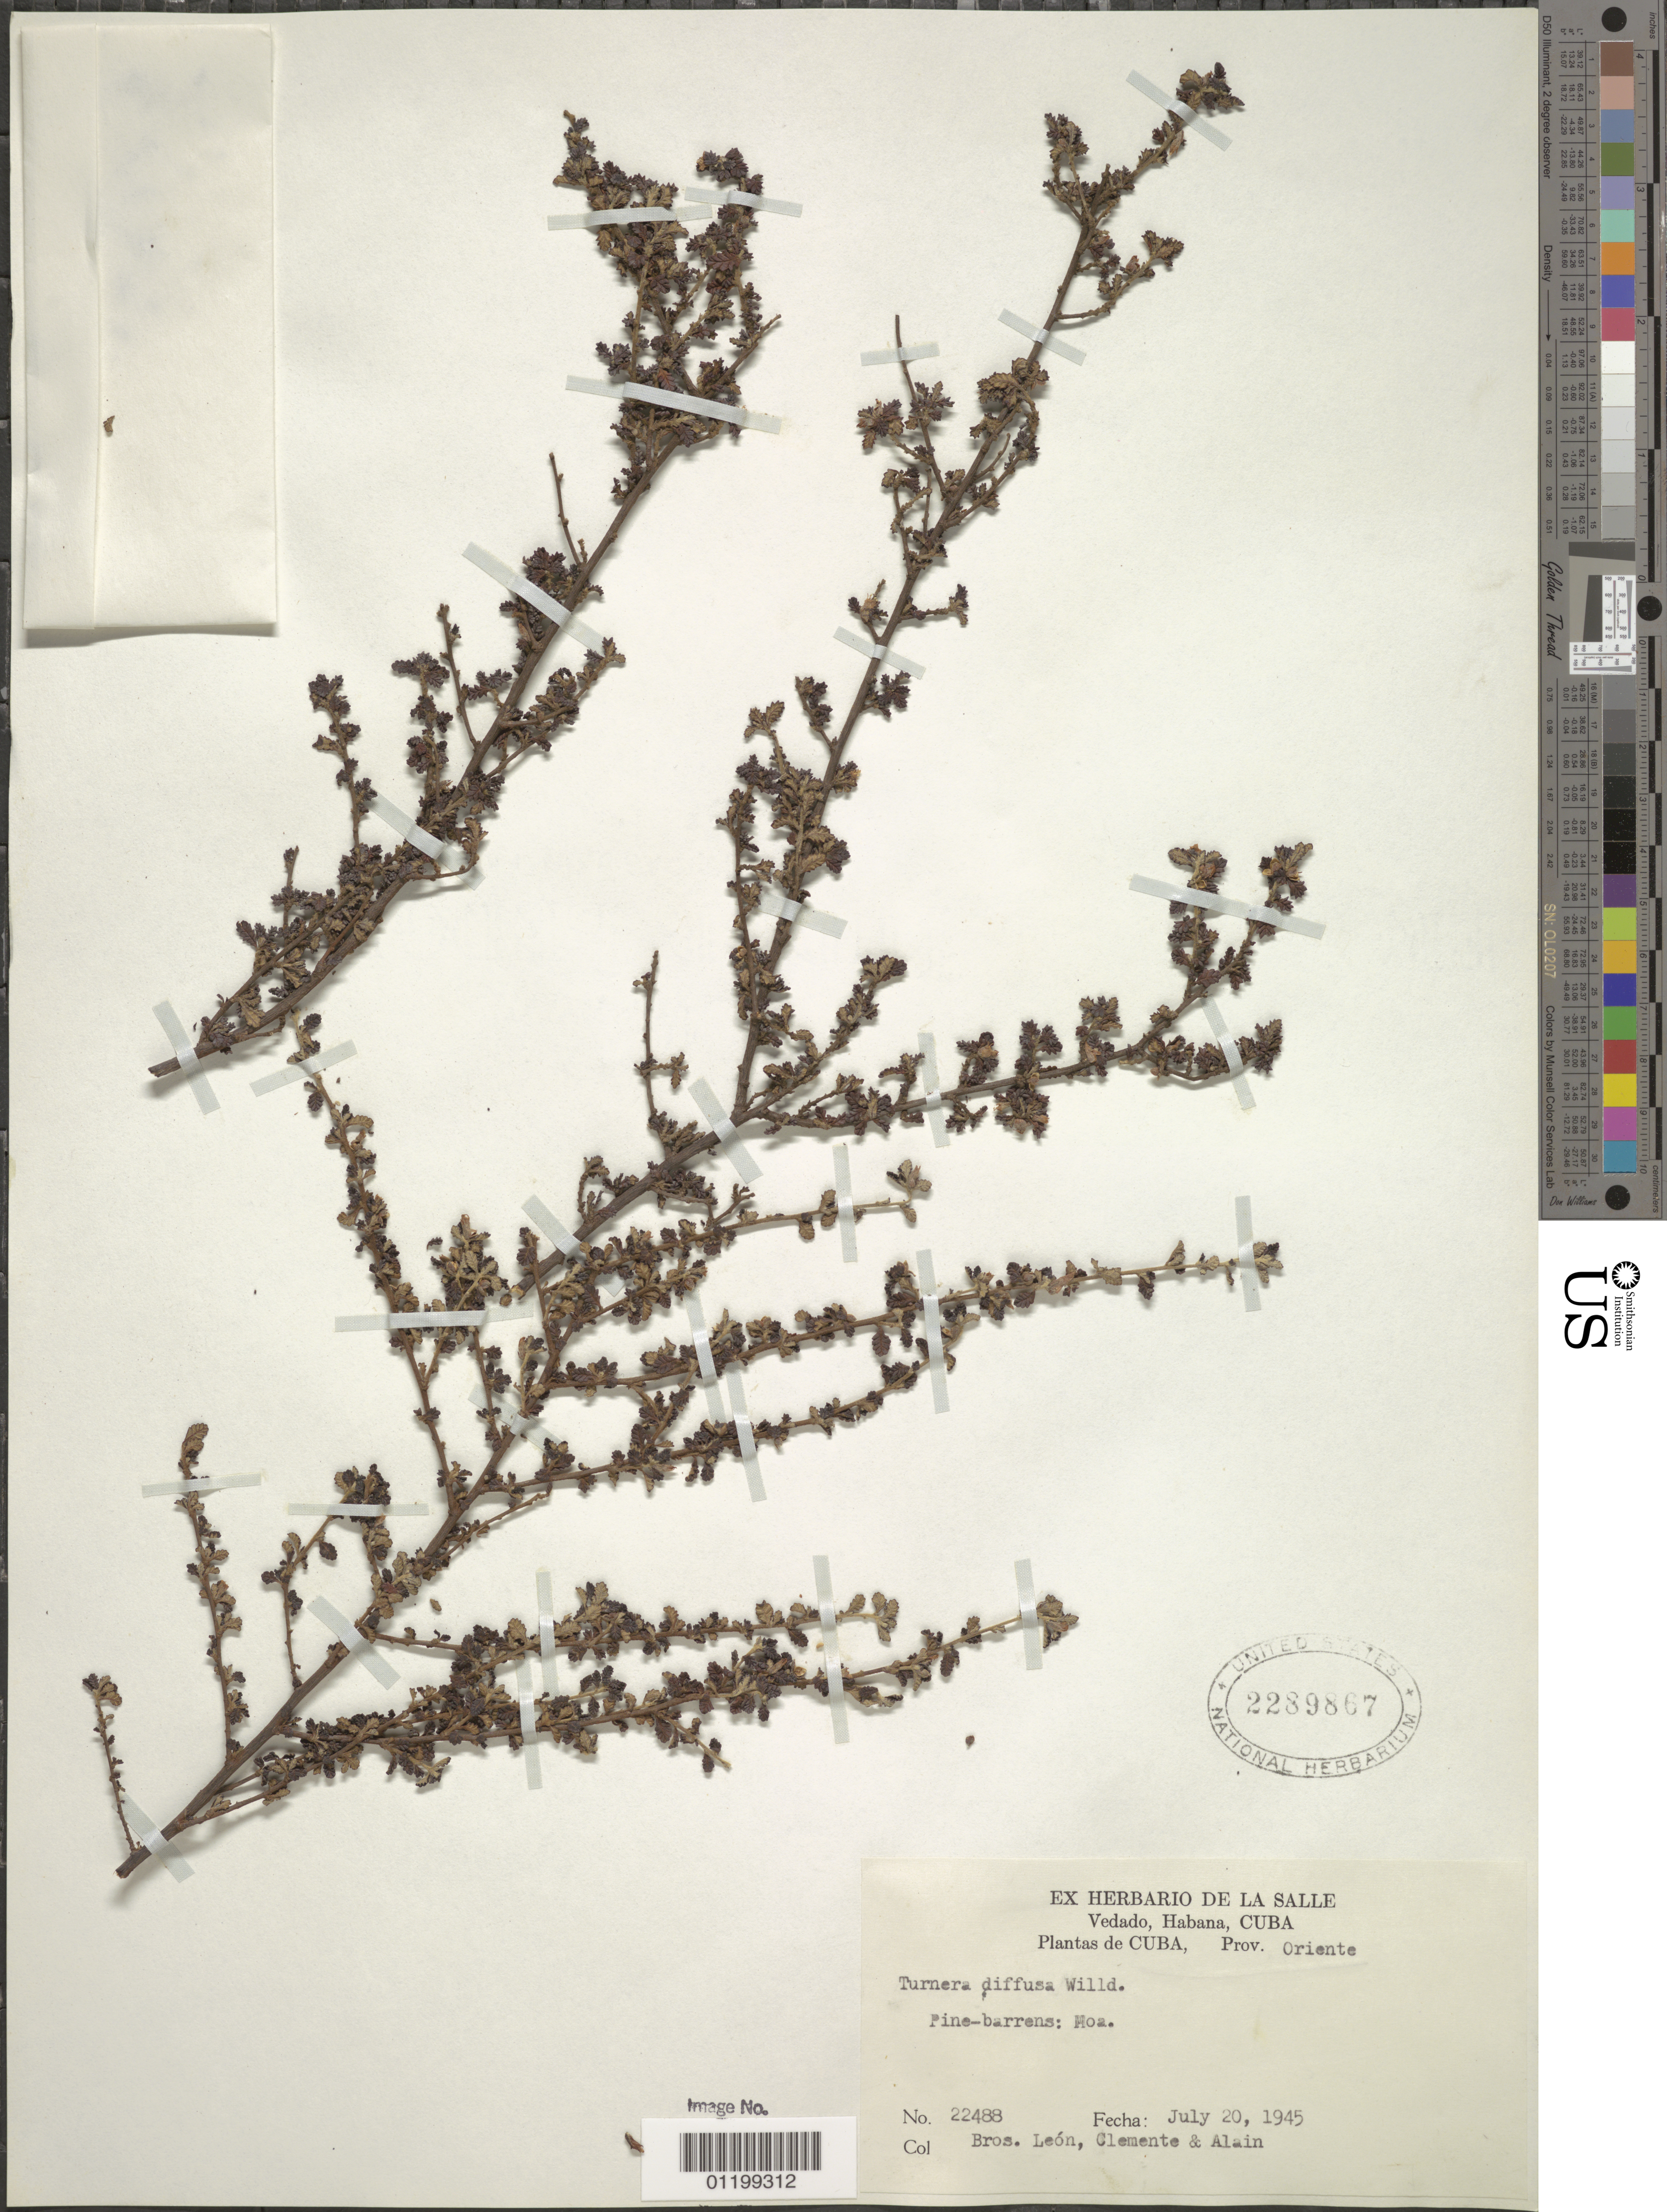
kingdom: Plantae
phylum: Tracheophyta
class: Magnoliopsida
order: Malpighiales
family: Turneraceae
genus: Turnera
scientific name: Turnera diffusa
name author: Willd. ex Schult.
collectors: Bro. León, Bro. Clemente & A. H. Liogier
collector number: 22488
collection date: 1945-07-20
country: Cuba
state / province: Oriente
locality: Pine - barrens: Moa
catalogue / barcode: US 2289867